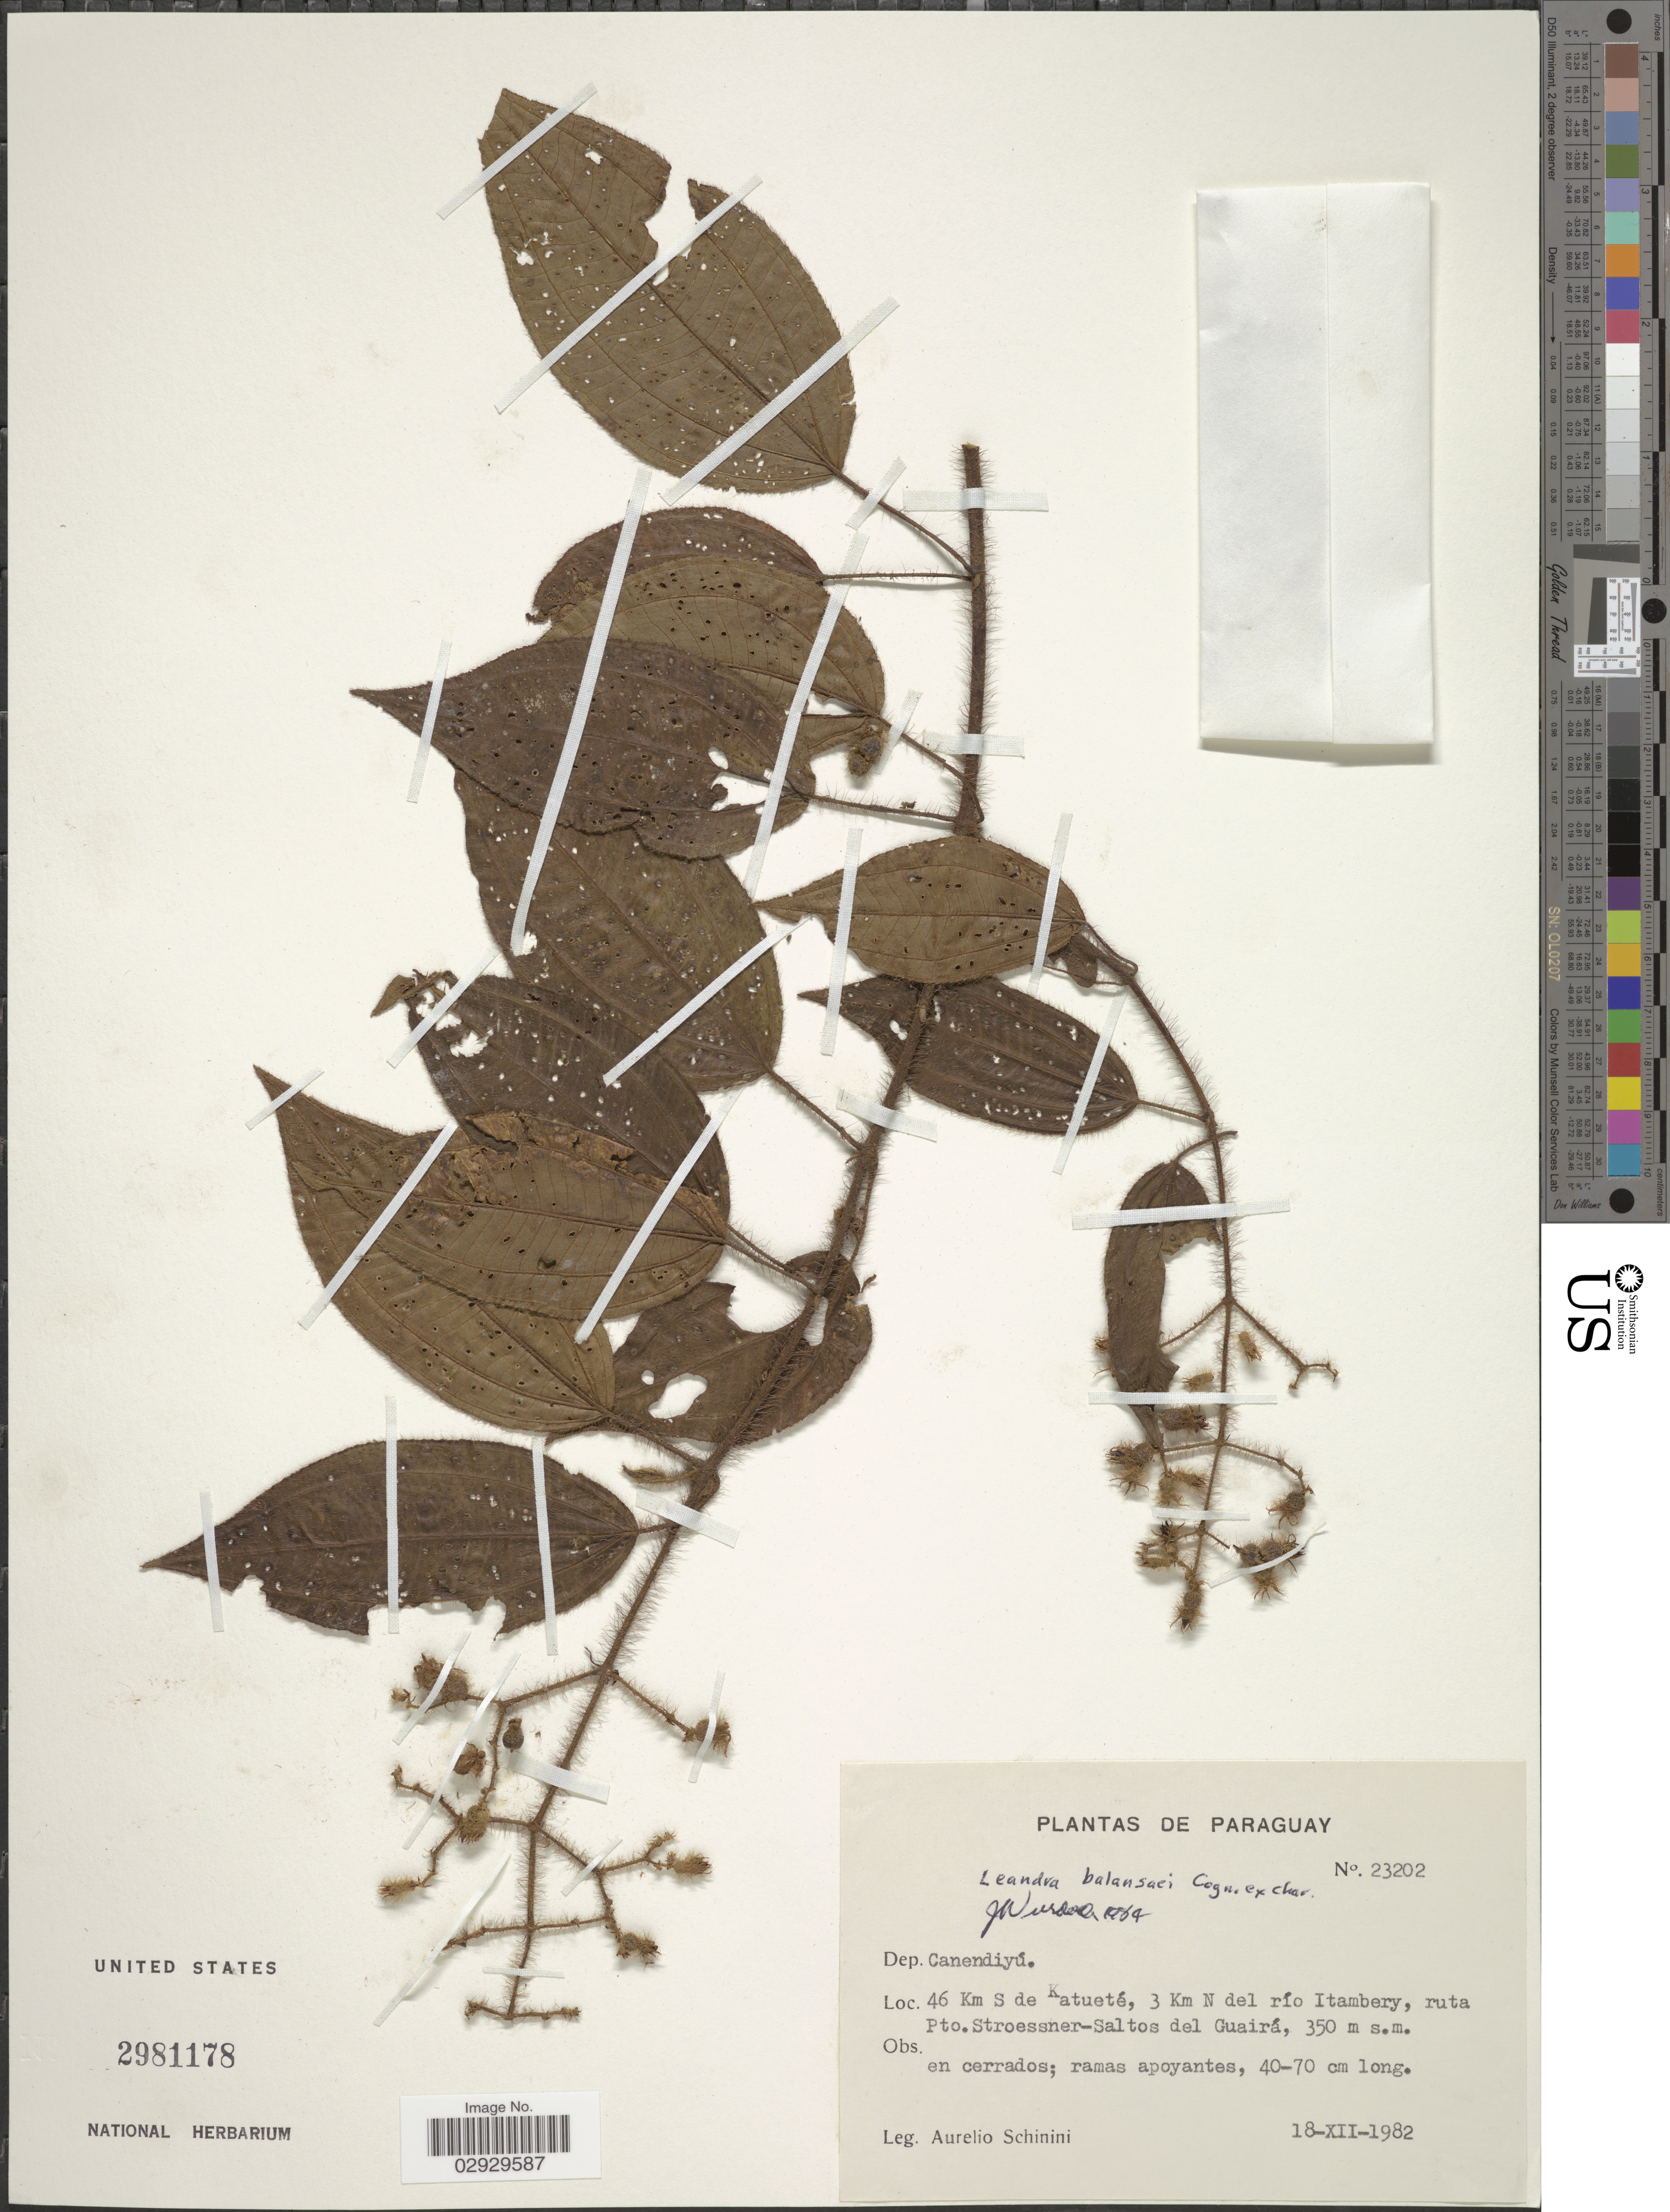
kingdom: Plantae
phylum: Tracheophyta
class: Magnoliopsida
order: Myrtales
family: Melastomataceae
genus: Leandra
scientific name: Leandra balansae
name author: Cogn.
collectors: A. Schinini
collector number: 23202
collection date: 1982-12-18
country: Paraguay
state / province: Guaira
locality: Dep. Canendiyú. 46 Km S de Katueté, 3 Km N del río Itambery, ruta Pto.Stroessner-Saltos del Guairá.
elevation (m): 350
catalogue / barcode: US 2981178